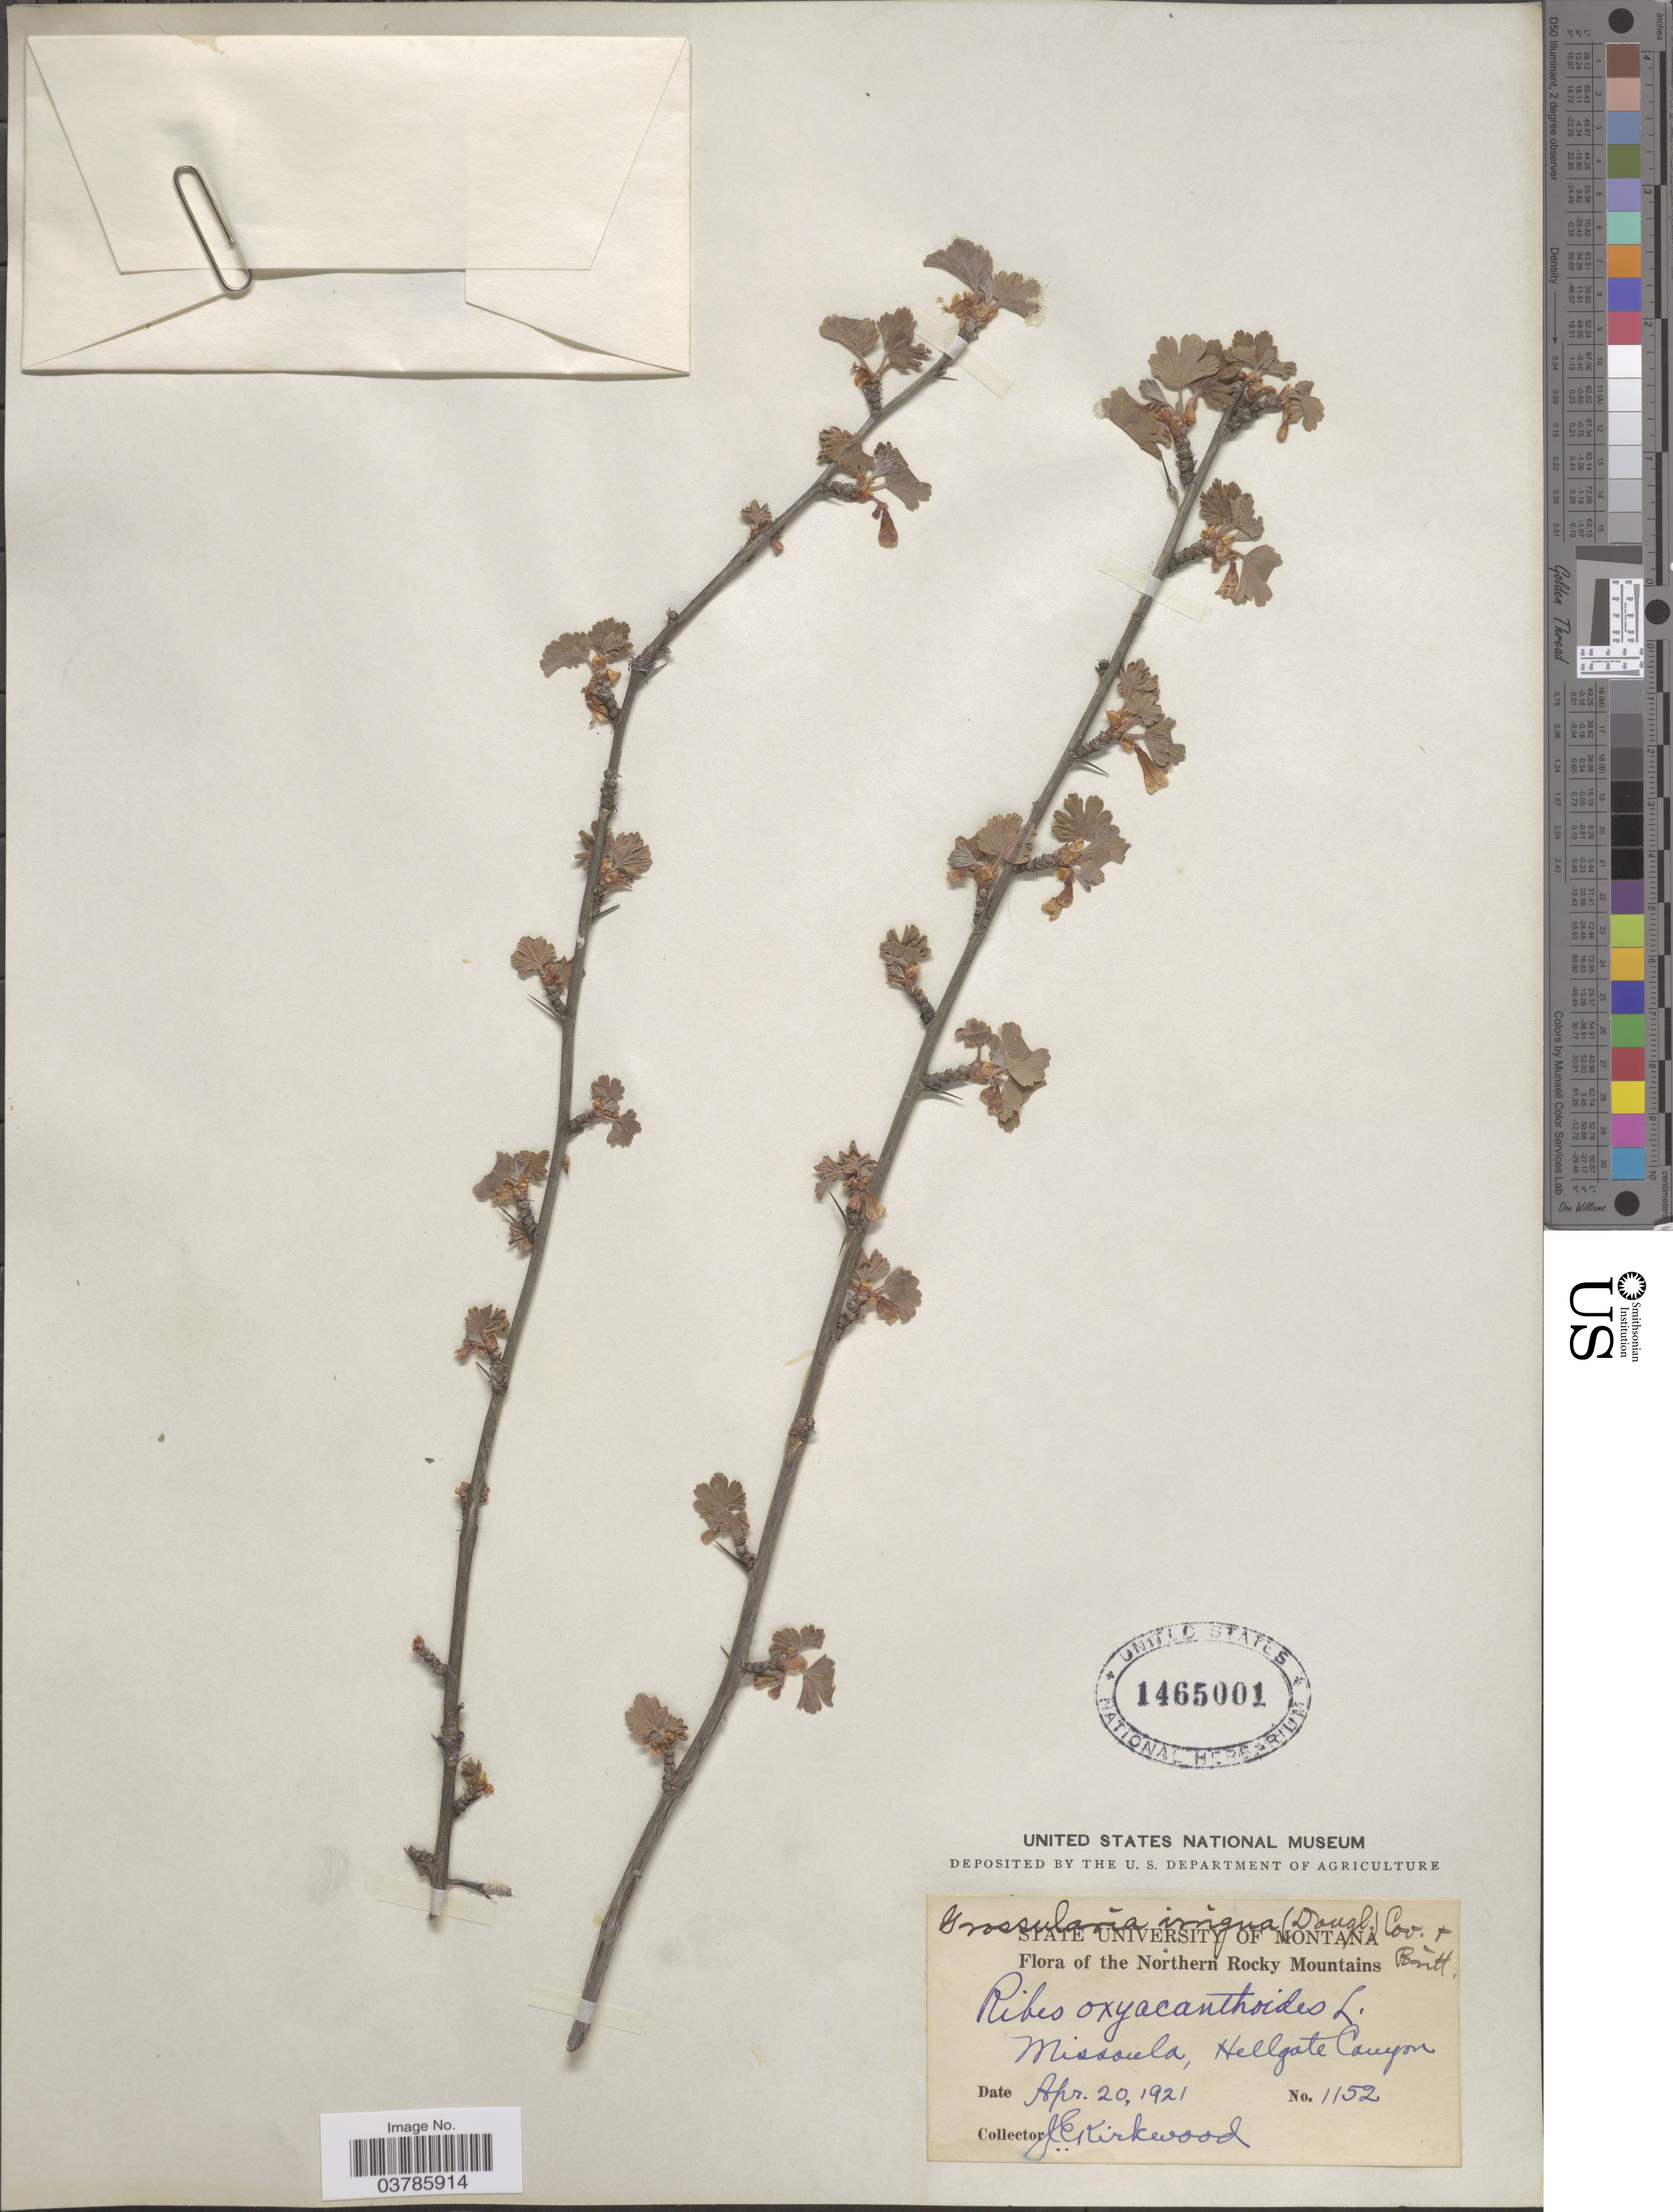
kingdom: Plantae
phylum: Tracheophyta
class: Magnoliopsida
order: Saxifragales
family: Grossulariaceae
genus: Ribes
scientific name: Ribes oxyacanthoides var. irriguum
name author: (Douglas) Jancz.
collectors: J. Kirkwood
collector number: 1152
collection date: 1921-04-20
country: United States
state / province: Montana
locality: Northern Rocky Mountains. Missoula, Hellgate Canyon.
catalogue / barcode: US 1465001